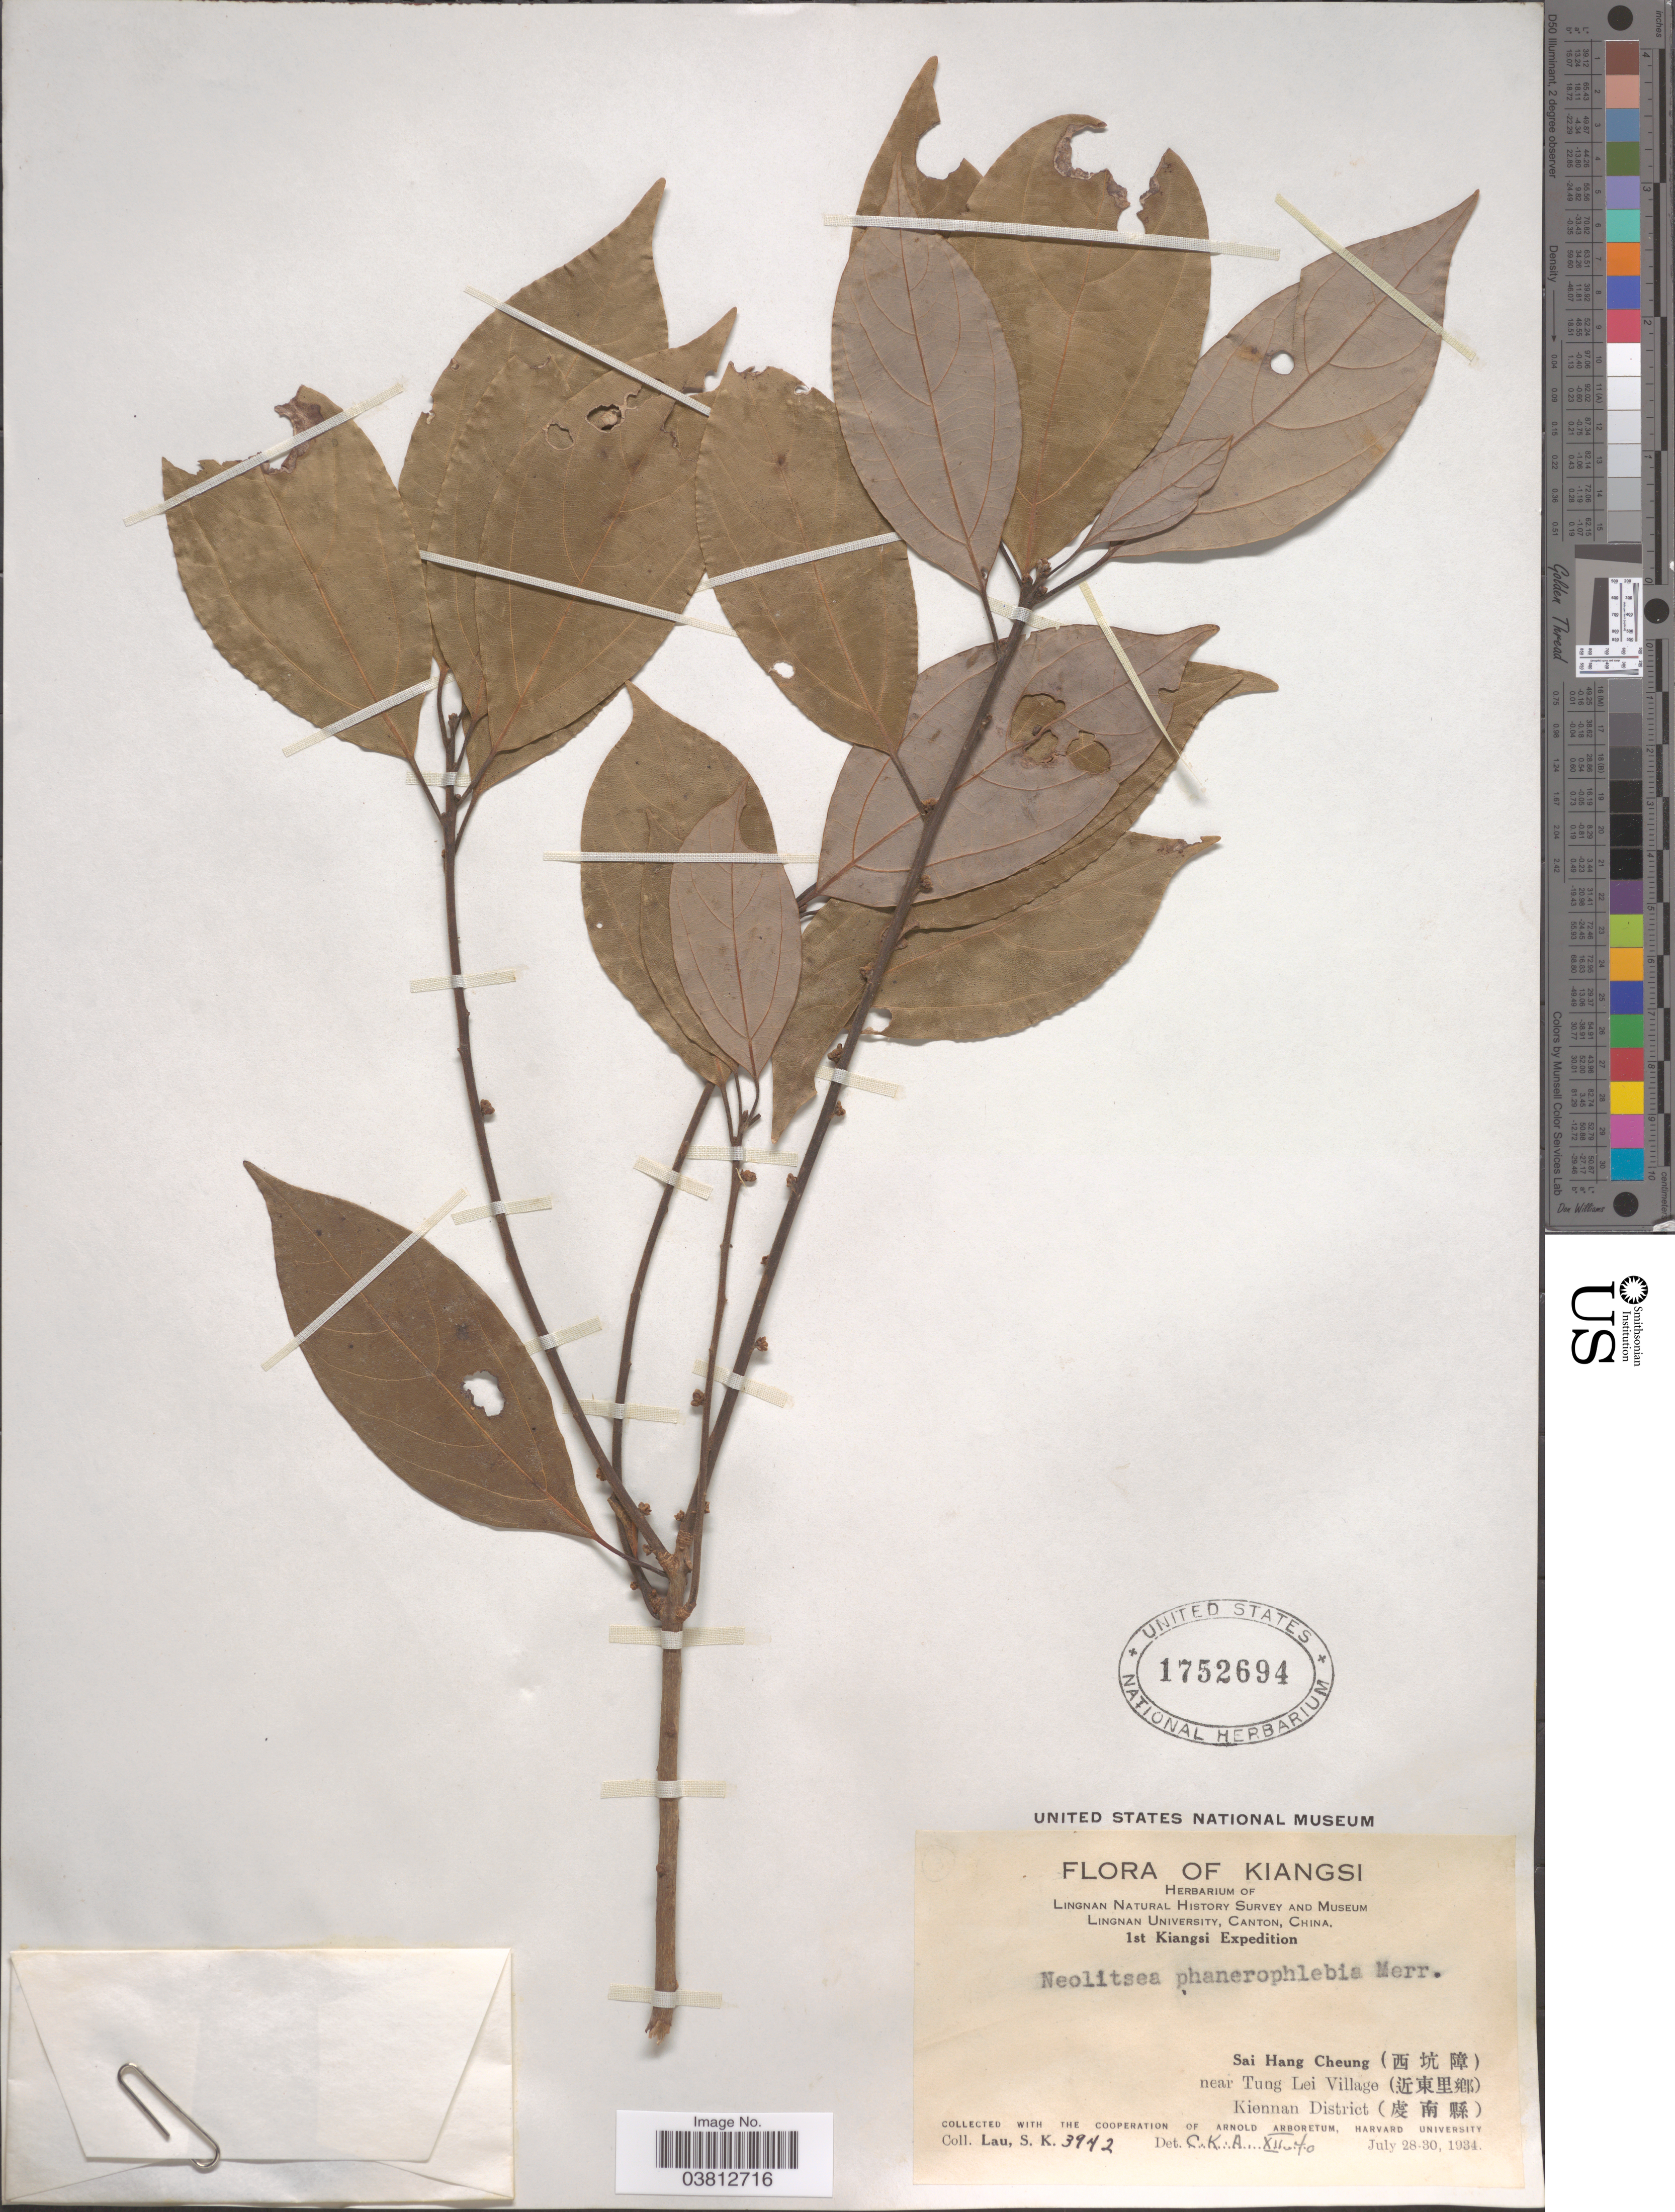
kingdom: Plantae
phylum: Tracheophyta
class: Magnoliopsida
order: Laurales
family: Lauraceae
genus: Neolitsea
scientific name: Neolitsea phanerophlebia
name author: Merr.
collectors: S. K. Lau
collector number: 3942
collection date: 1934-07-28/1934-07-30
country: China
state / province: Jiangxi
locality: Kiangsi. Sai Hang Cheung (X) near Tung Lei Village (X) Kiennan District (X).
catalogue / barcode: US 1752694